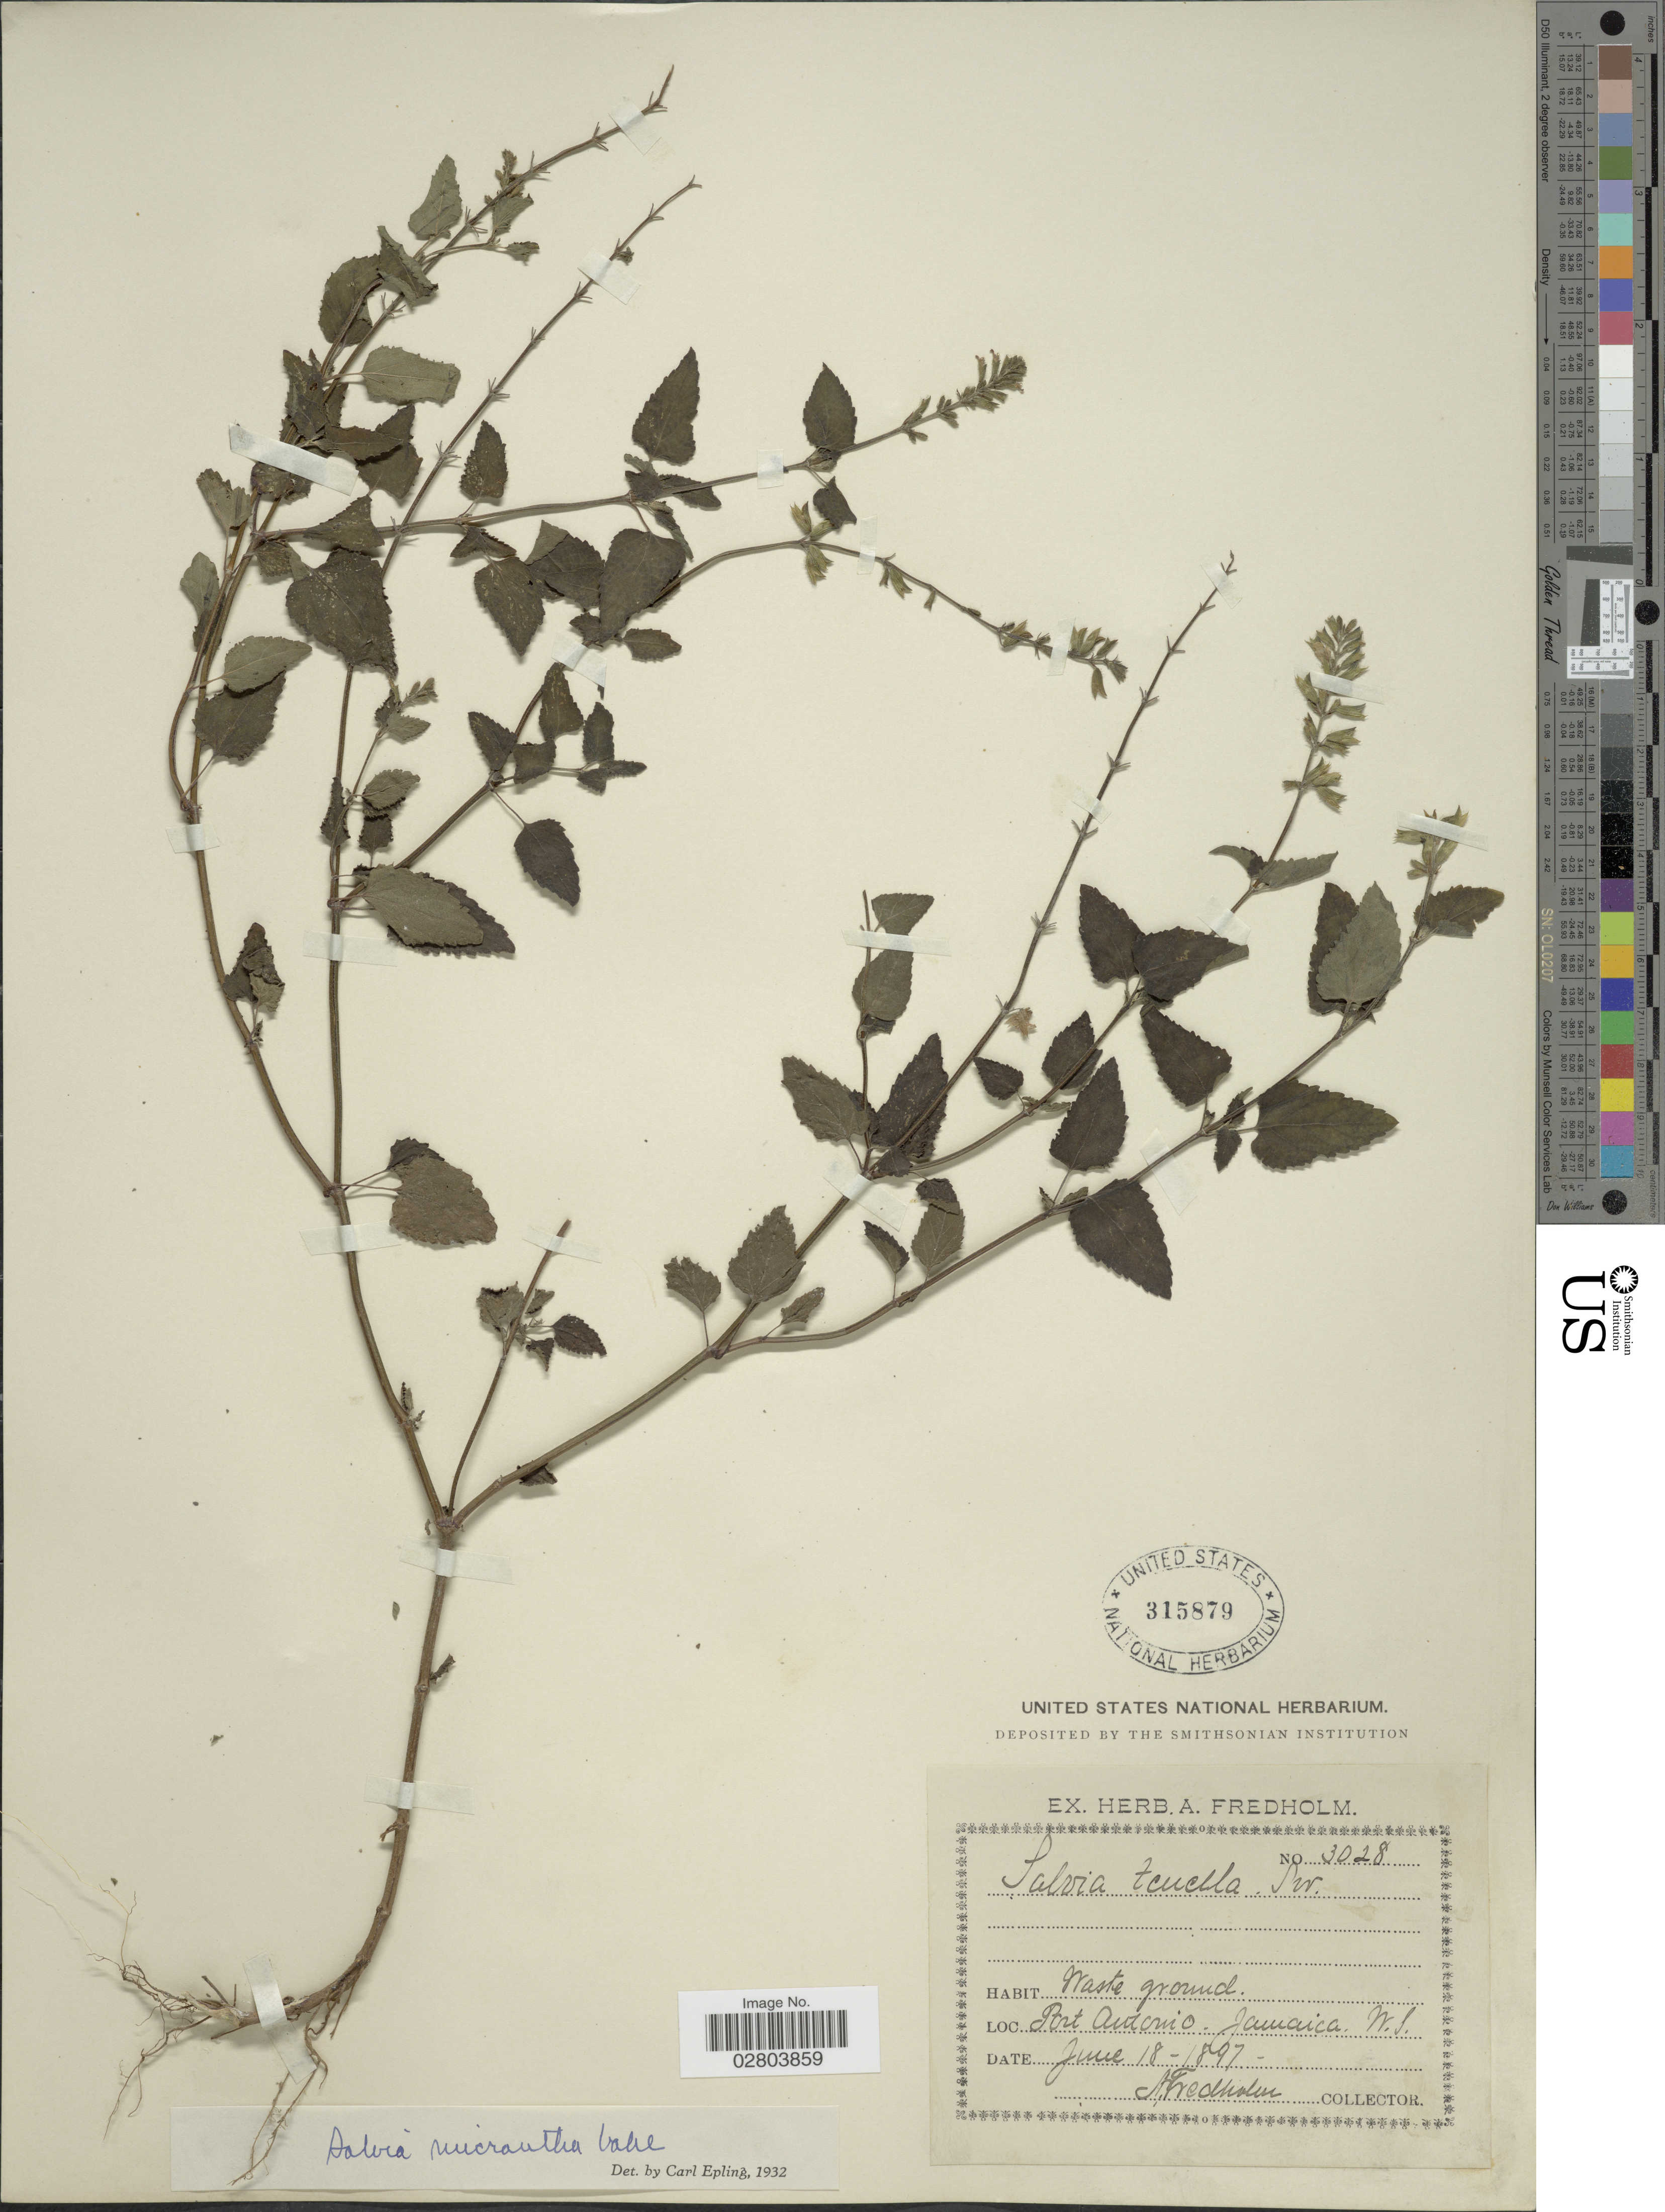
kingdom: Plantae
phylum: Tracheophyta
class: Magnoliopsida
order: Lamiales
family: Lamiaceae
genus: Salvia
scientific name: Salvia micrantha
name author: Vahl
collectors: A. Fredholm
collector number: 3028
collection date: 1897-06-18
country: Jamaica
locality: Port Antonio.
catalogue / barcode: US 315879